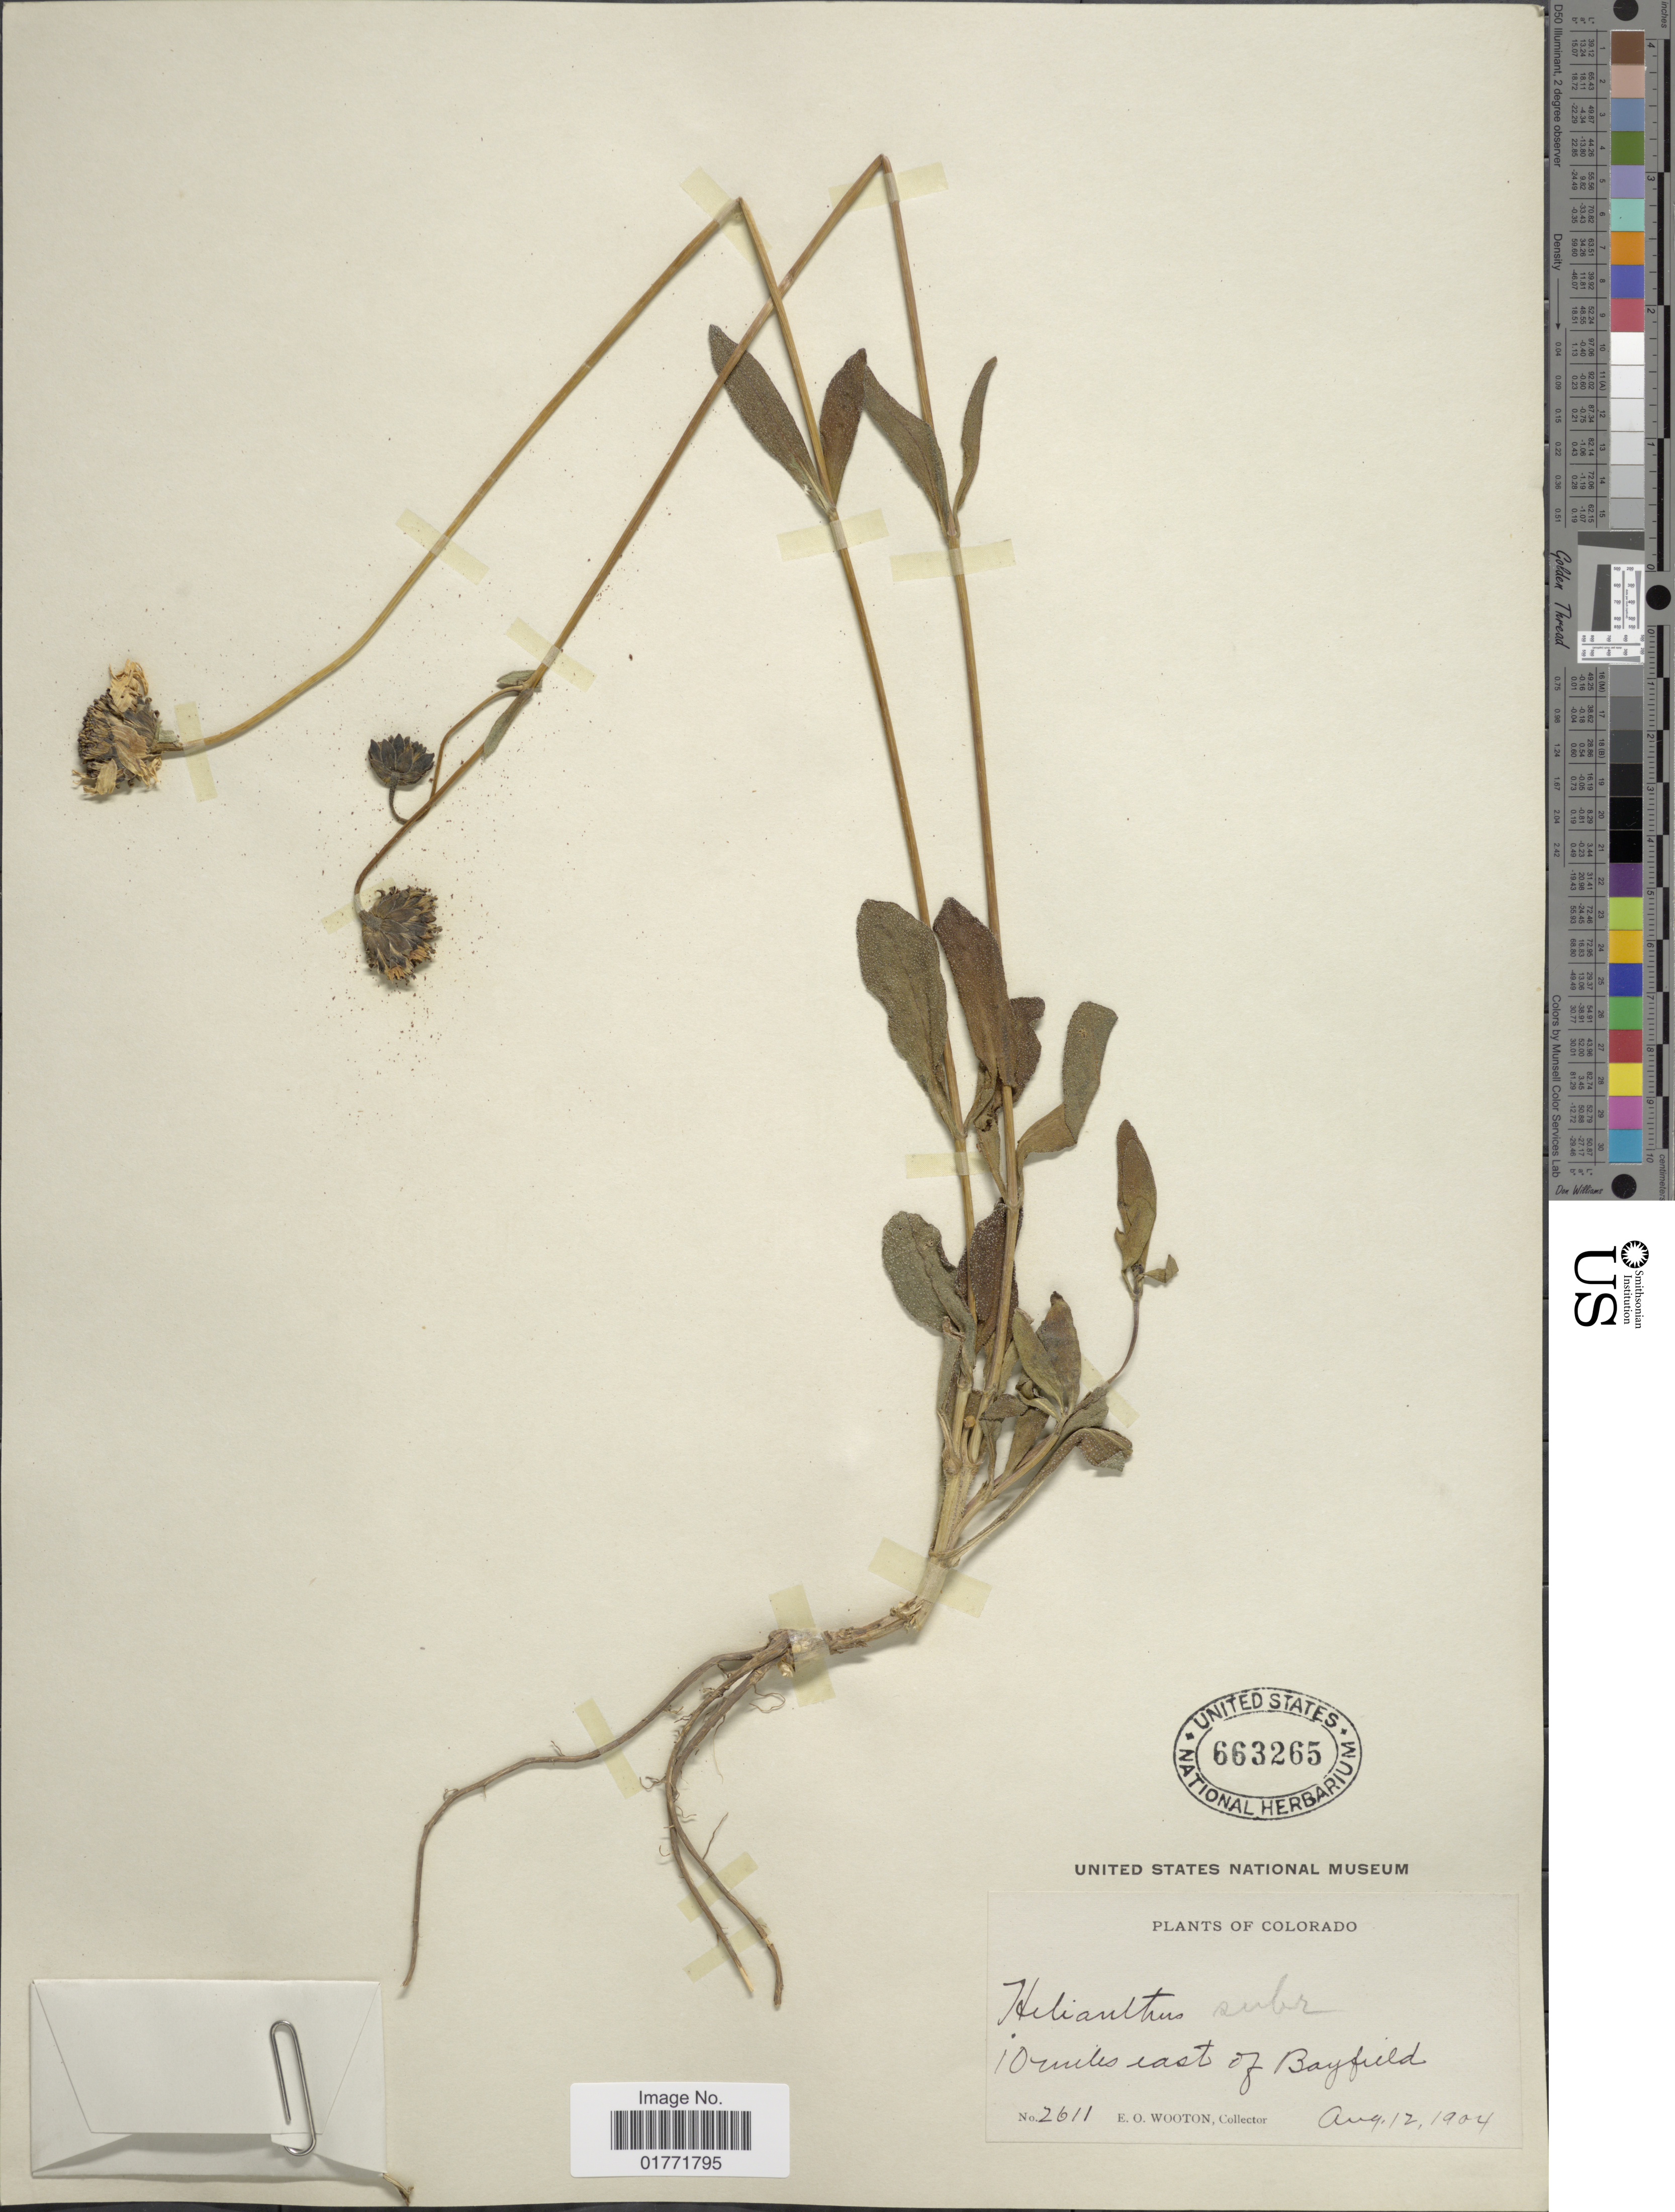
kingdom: Plantae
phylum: Tracheophyta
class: Magnoliopsida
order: Asterales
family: Asteraceae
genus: Helianthus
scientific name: Helianthus subrhomboideus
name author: Rydb.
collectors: E. O. Wooton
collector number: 2611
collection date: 1904-08-12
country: United States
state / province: Colorado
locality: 10 miles east of Bayfield.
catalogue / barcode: US 663265